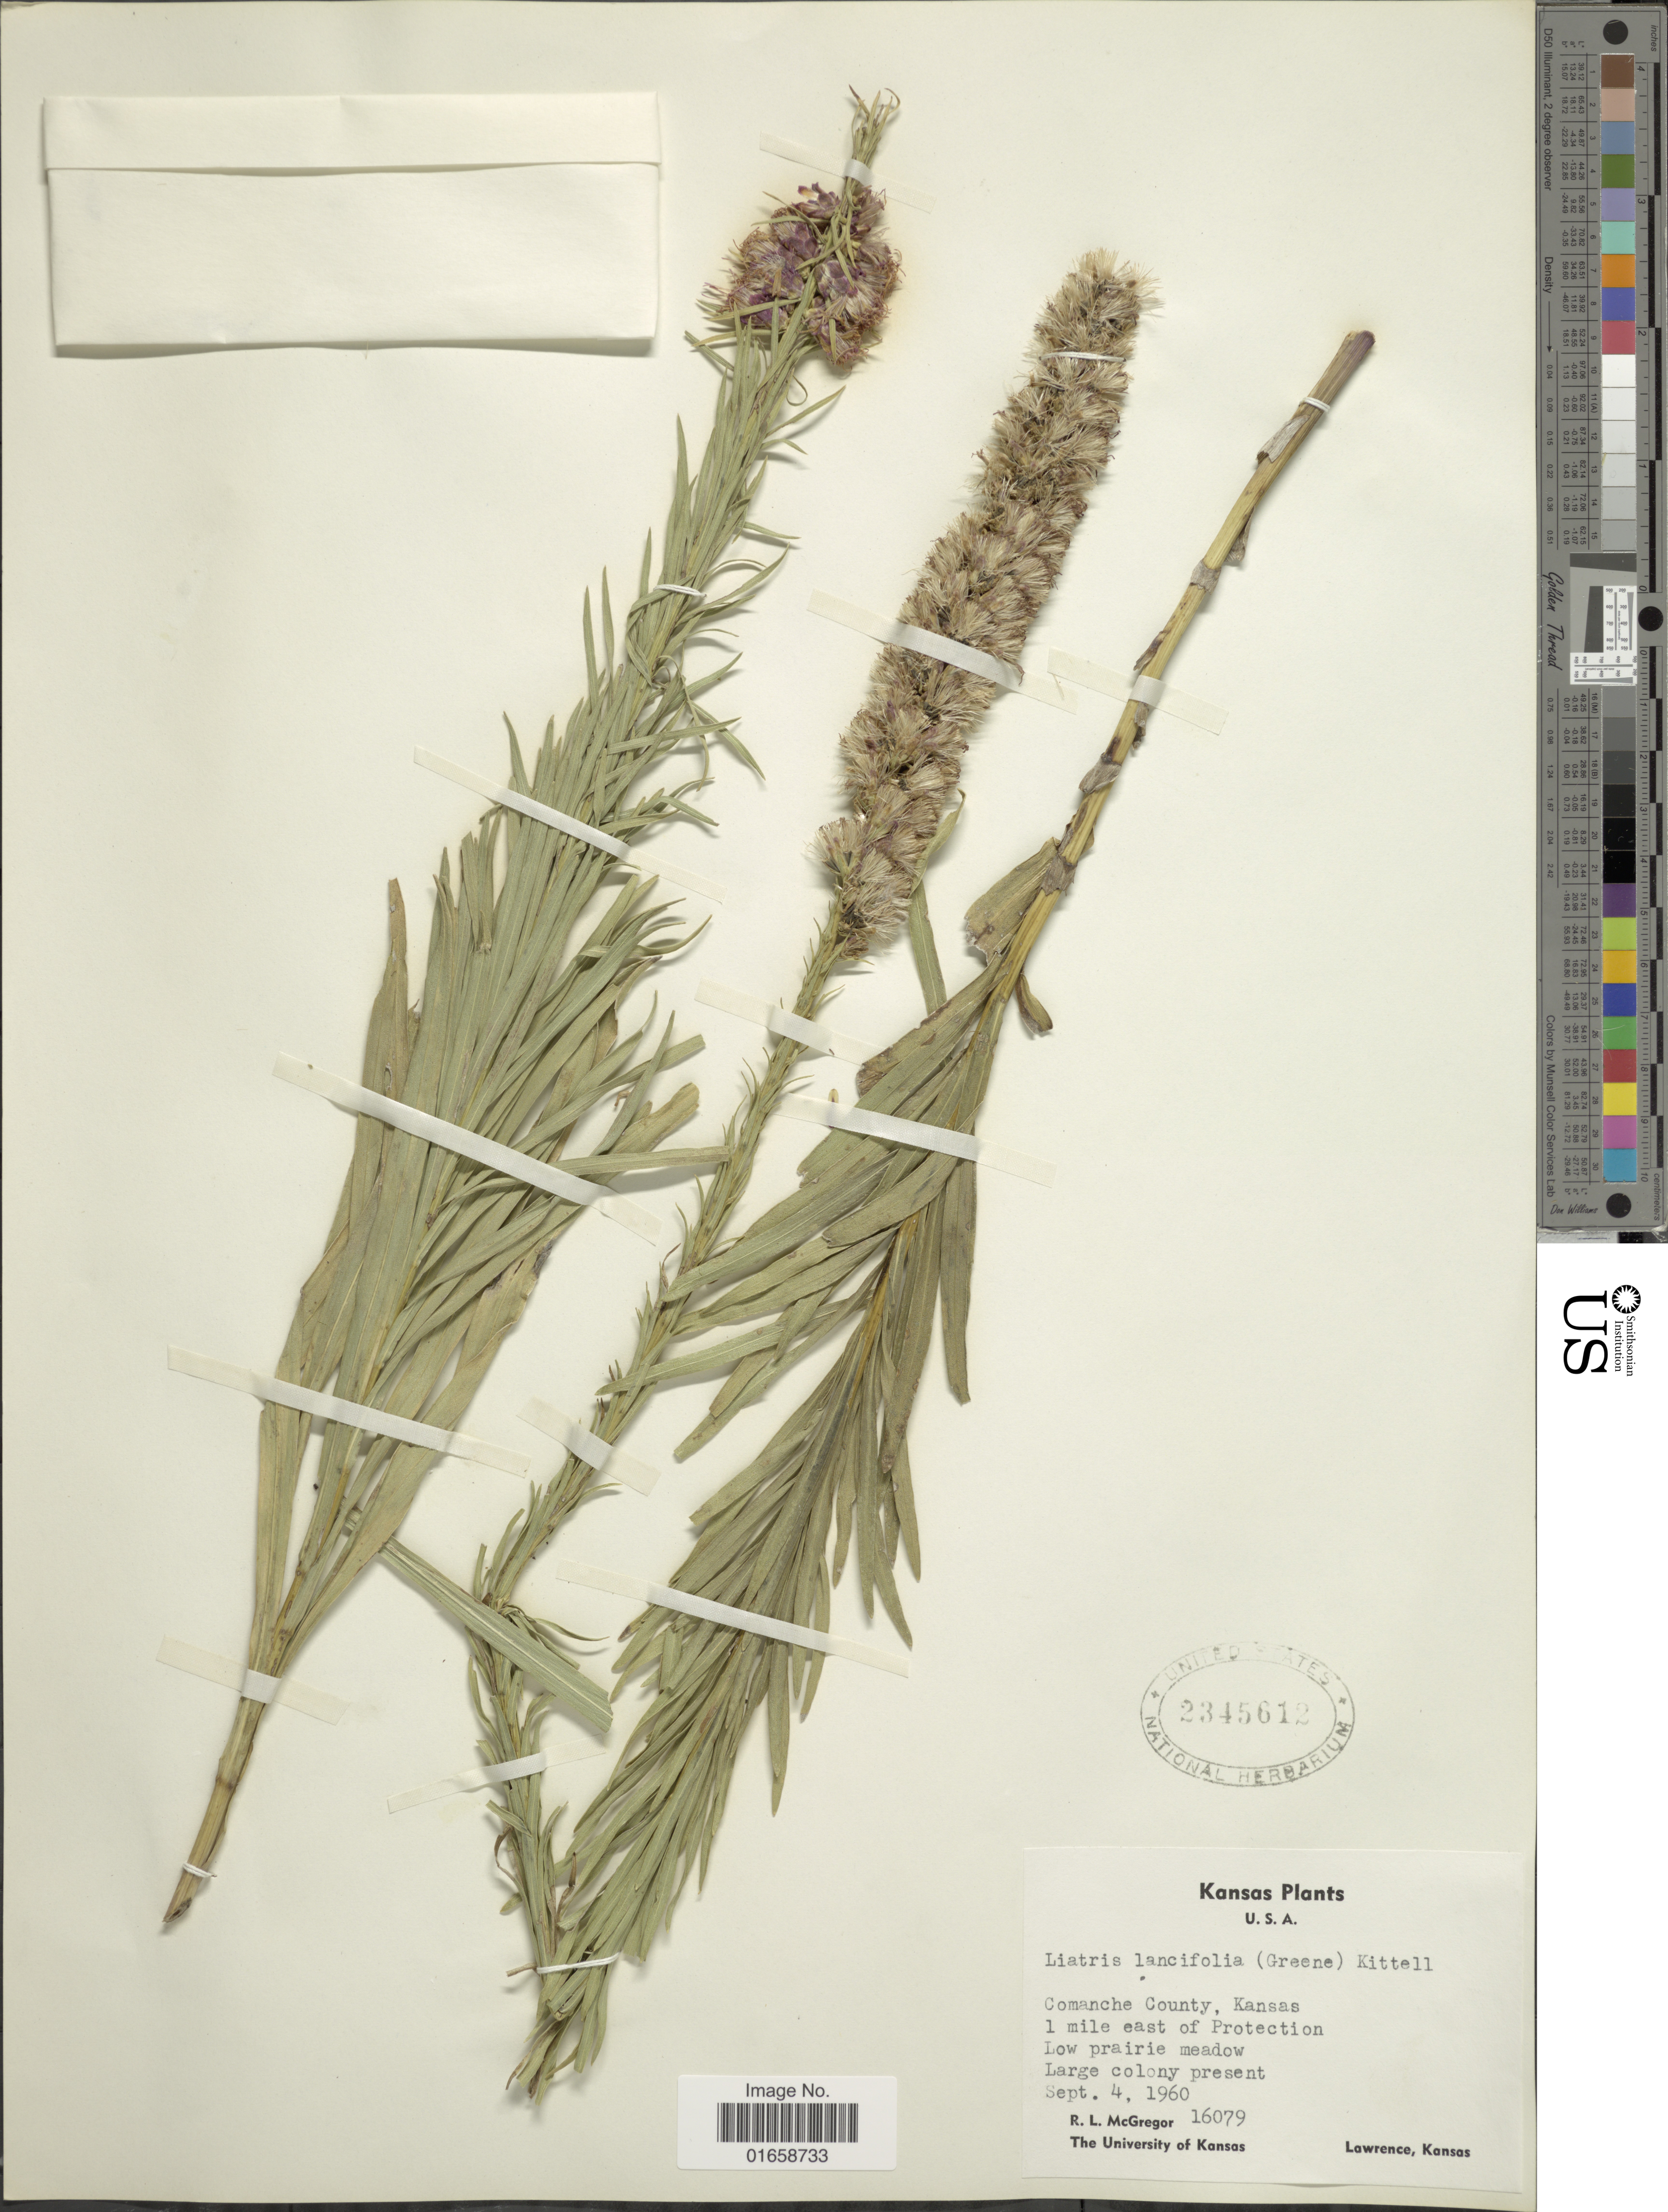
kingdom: Plantae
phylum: Tracheophyta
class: Magnoliopsida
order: Asterales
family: Asteraceae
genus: Liatris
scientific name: Liatris lancifolia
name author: (Greene) Kittell in Tidestr. & Kittell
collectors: R. McGregor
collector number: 16079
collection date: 1960-09-04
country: United States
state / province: Kansas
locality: Comanche County, Kansas, 1 mile east of Protection low prairie meadow, Large colony present, Lawrence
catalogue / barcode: US 2345612